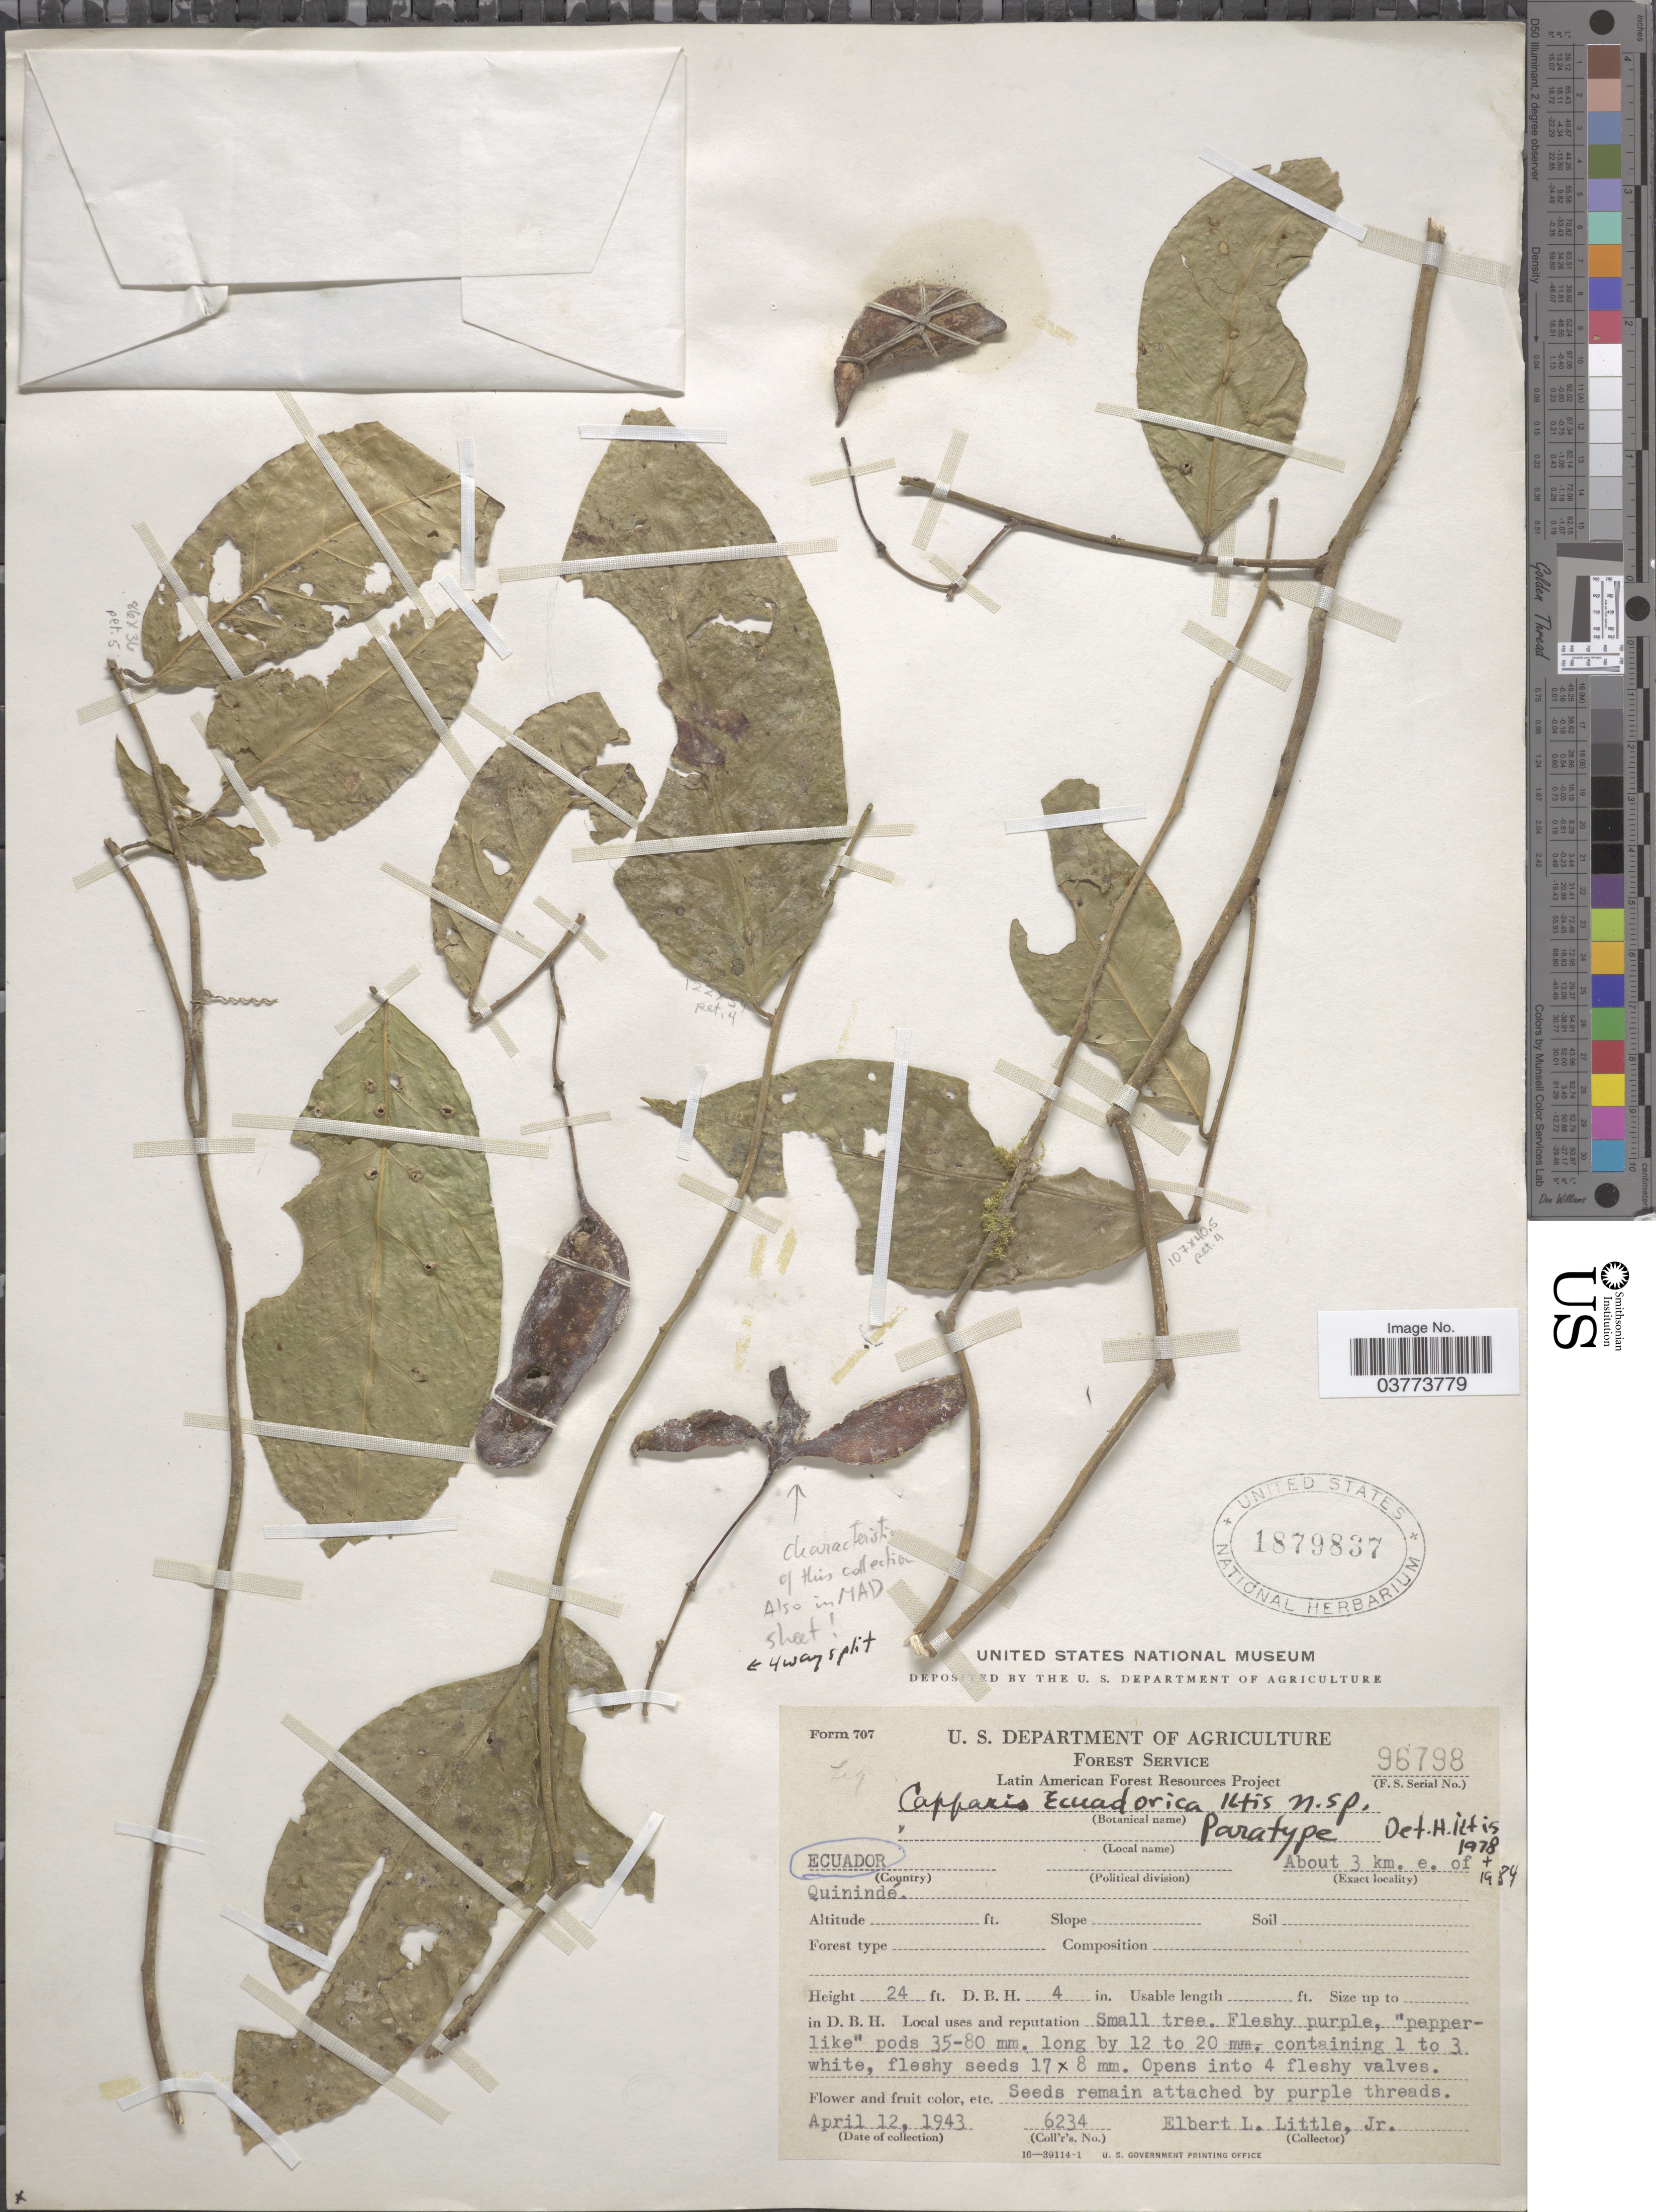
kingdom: Plantae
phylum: Tracheophyta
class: Magnoliopsida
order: Brassicales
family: Capparaceae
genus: Cynophalla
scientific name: Cynophalla ecuadorica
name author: (Iltis) Iltis & Cornejo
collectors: E. L. Little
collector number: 6234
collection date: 1943-04-12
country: Ecuador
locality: About 3 km. e. of Quinindé.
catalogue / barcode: US 1879837